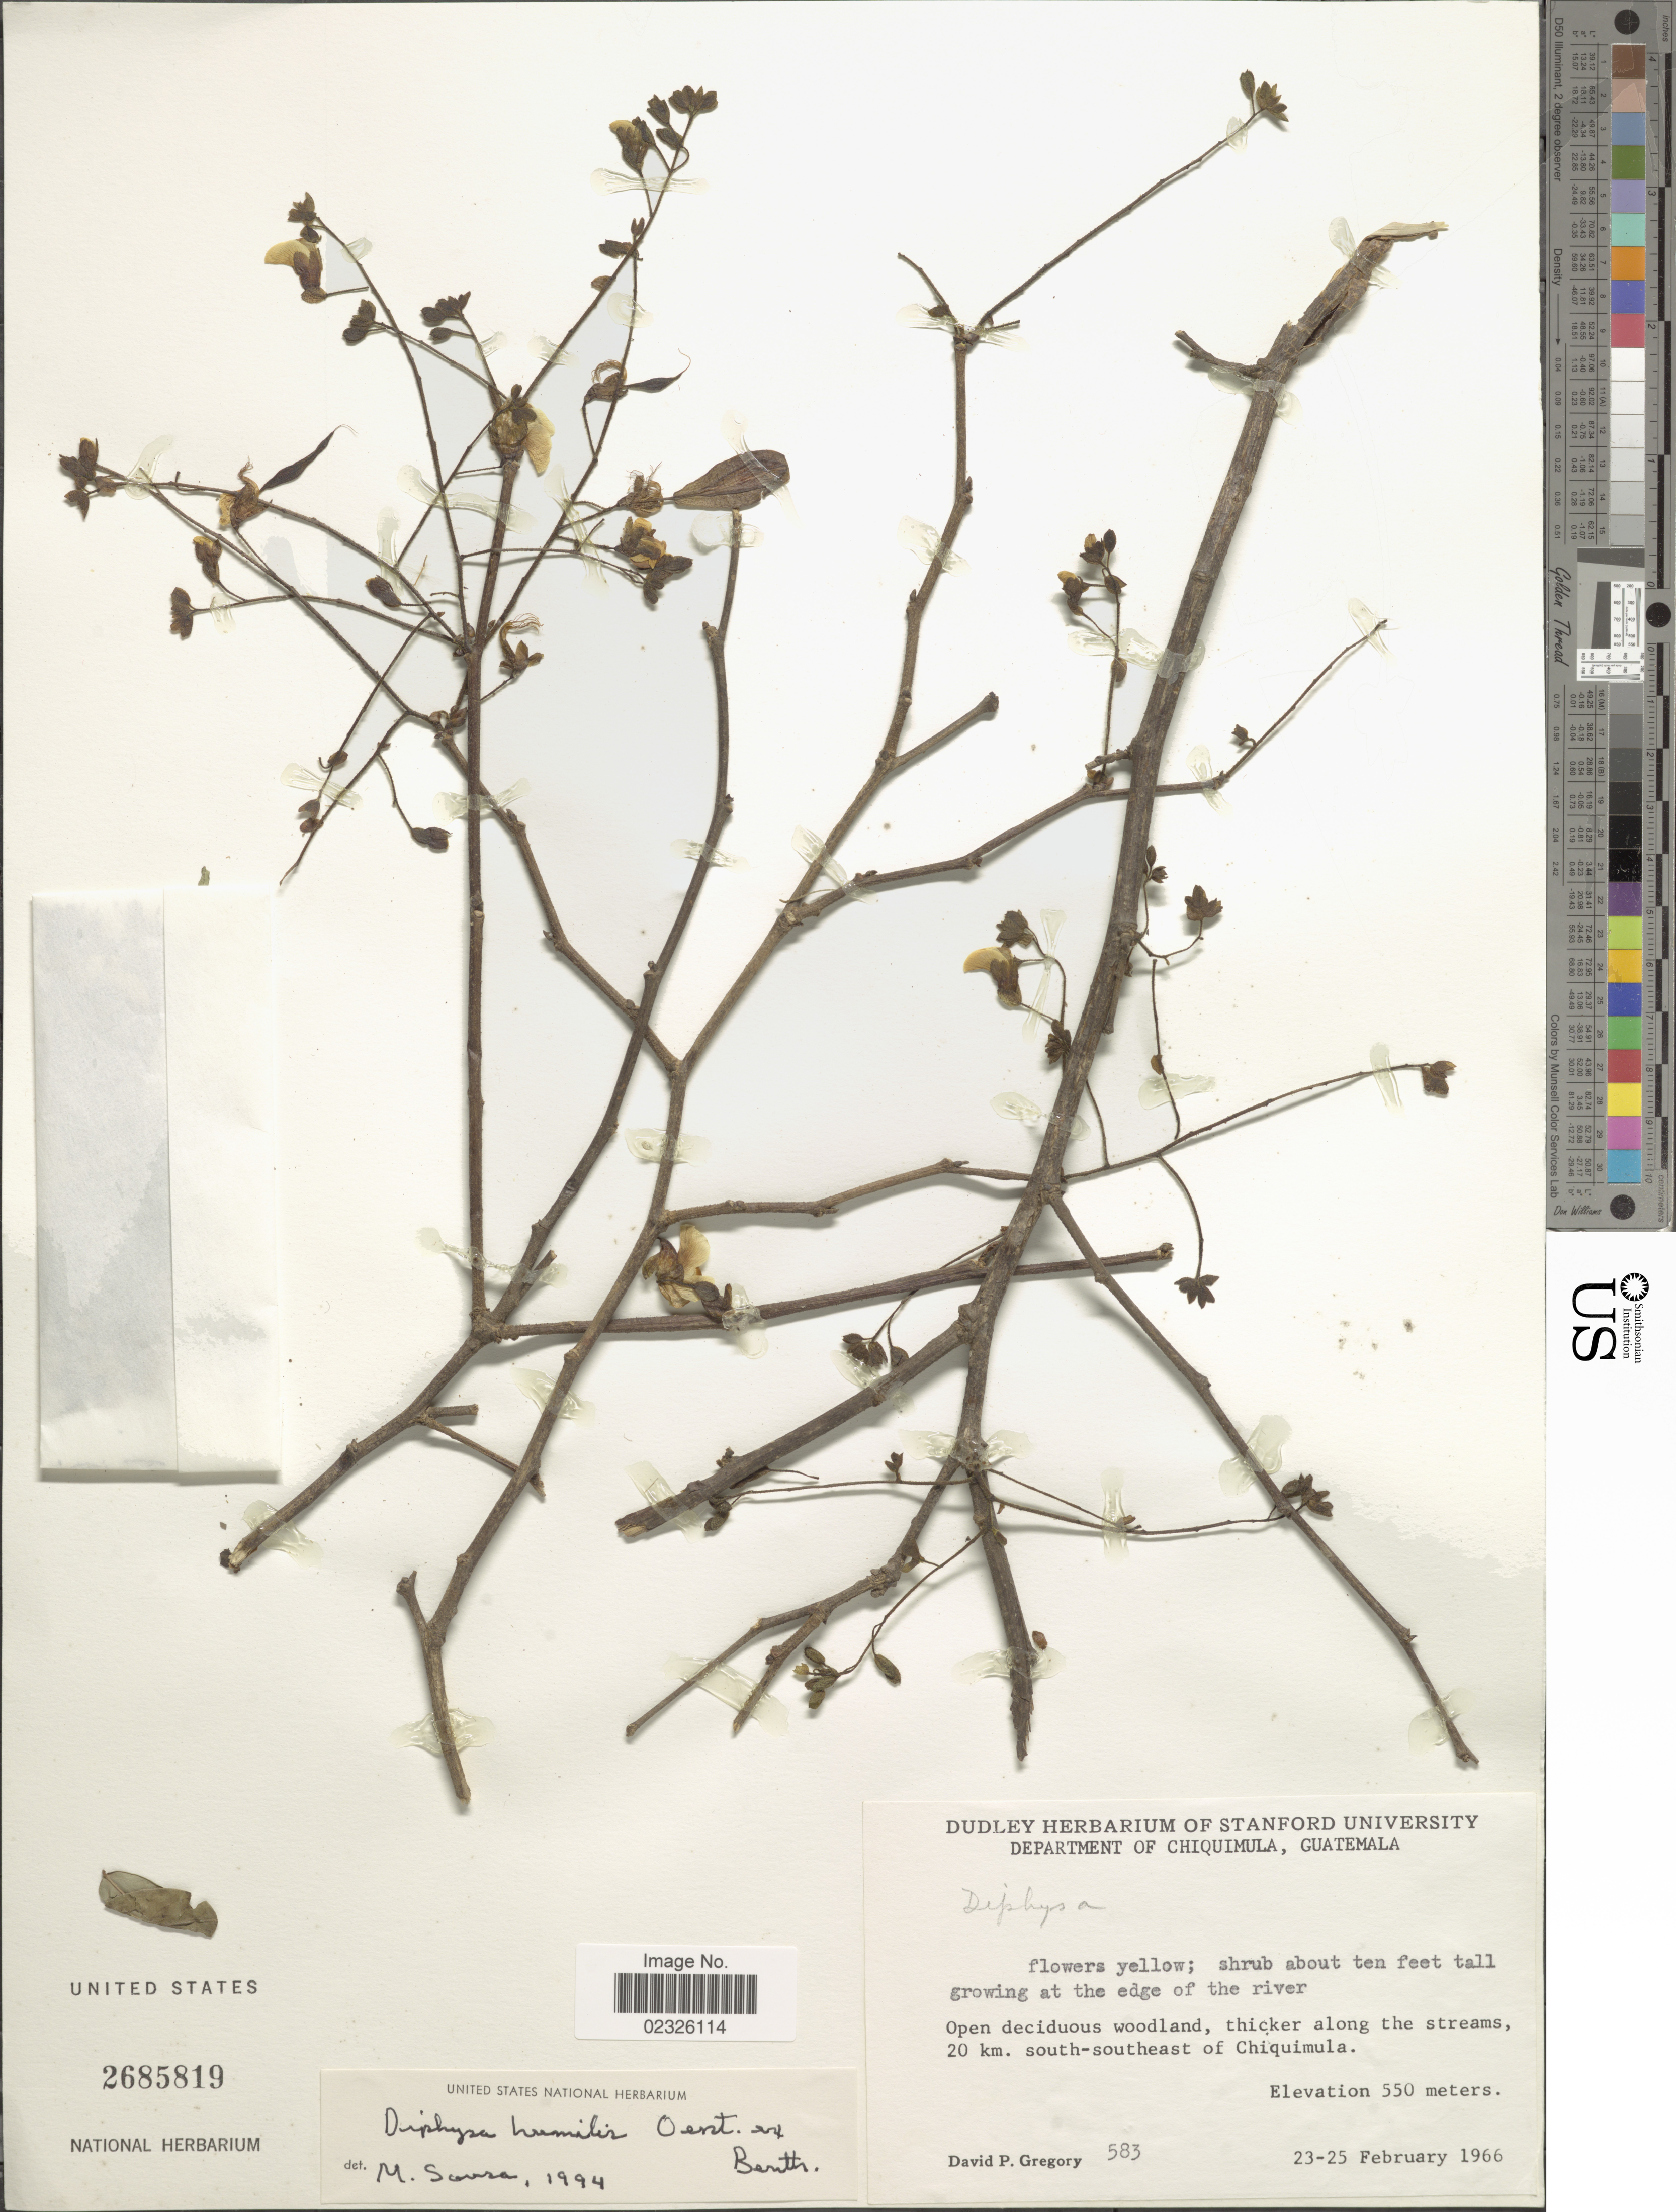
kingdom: Plantae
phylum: Tracheophyta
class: Magnoliopsida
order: Fabales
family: Fabaceae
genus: Diphysa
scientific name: Diphysa humilis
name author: Oerst.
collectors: D. Gregory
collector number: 583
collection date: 1966-02-23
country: Guatemala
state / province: Chiquimula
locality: Department of Chiquimula, Open deciduous woodland, thicker along the streams, 20 km south-southeast of Chiquimula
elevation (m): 550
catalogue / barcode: US 2685819